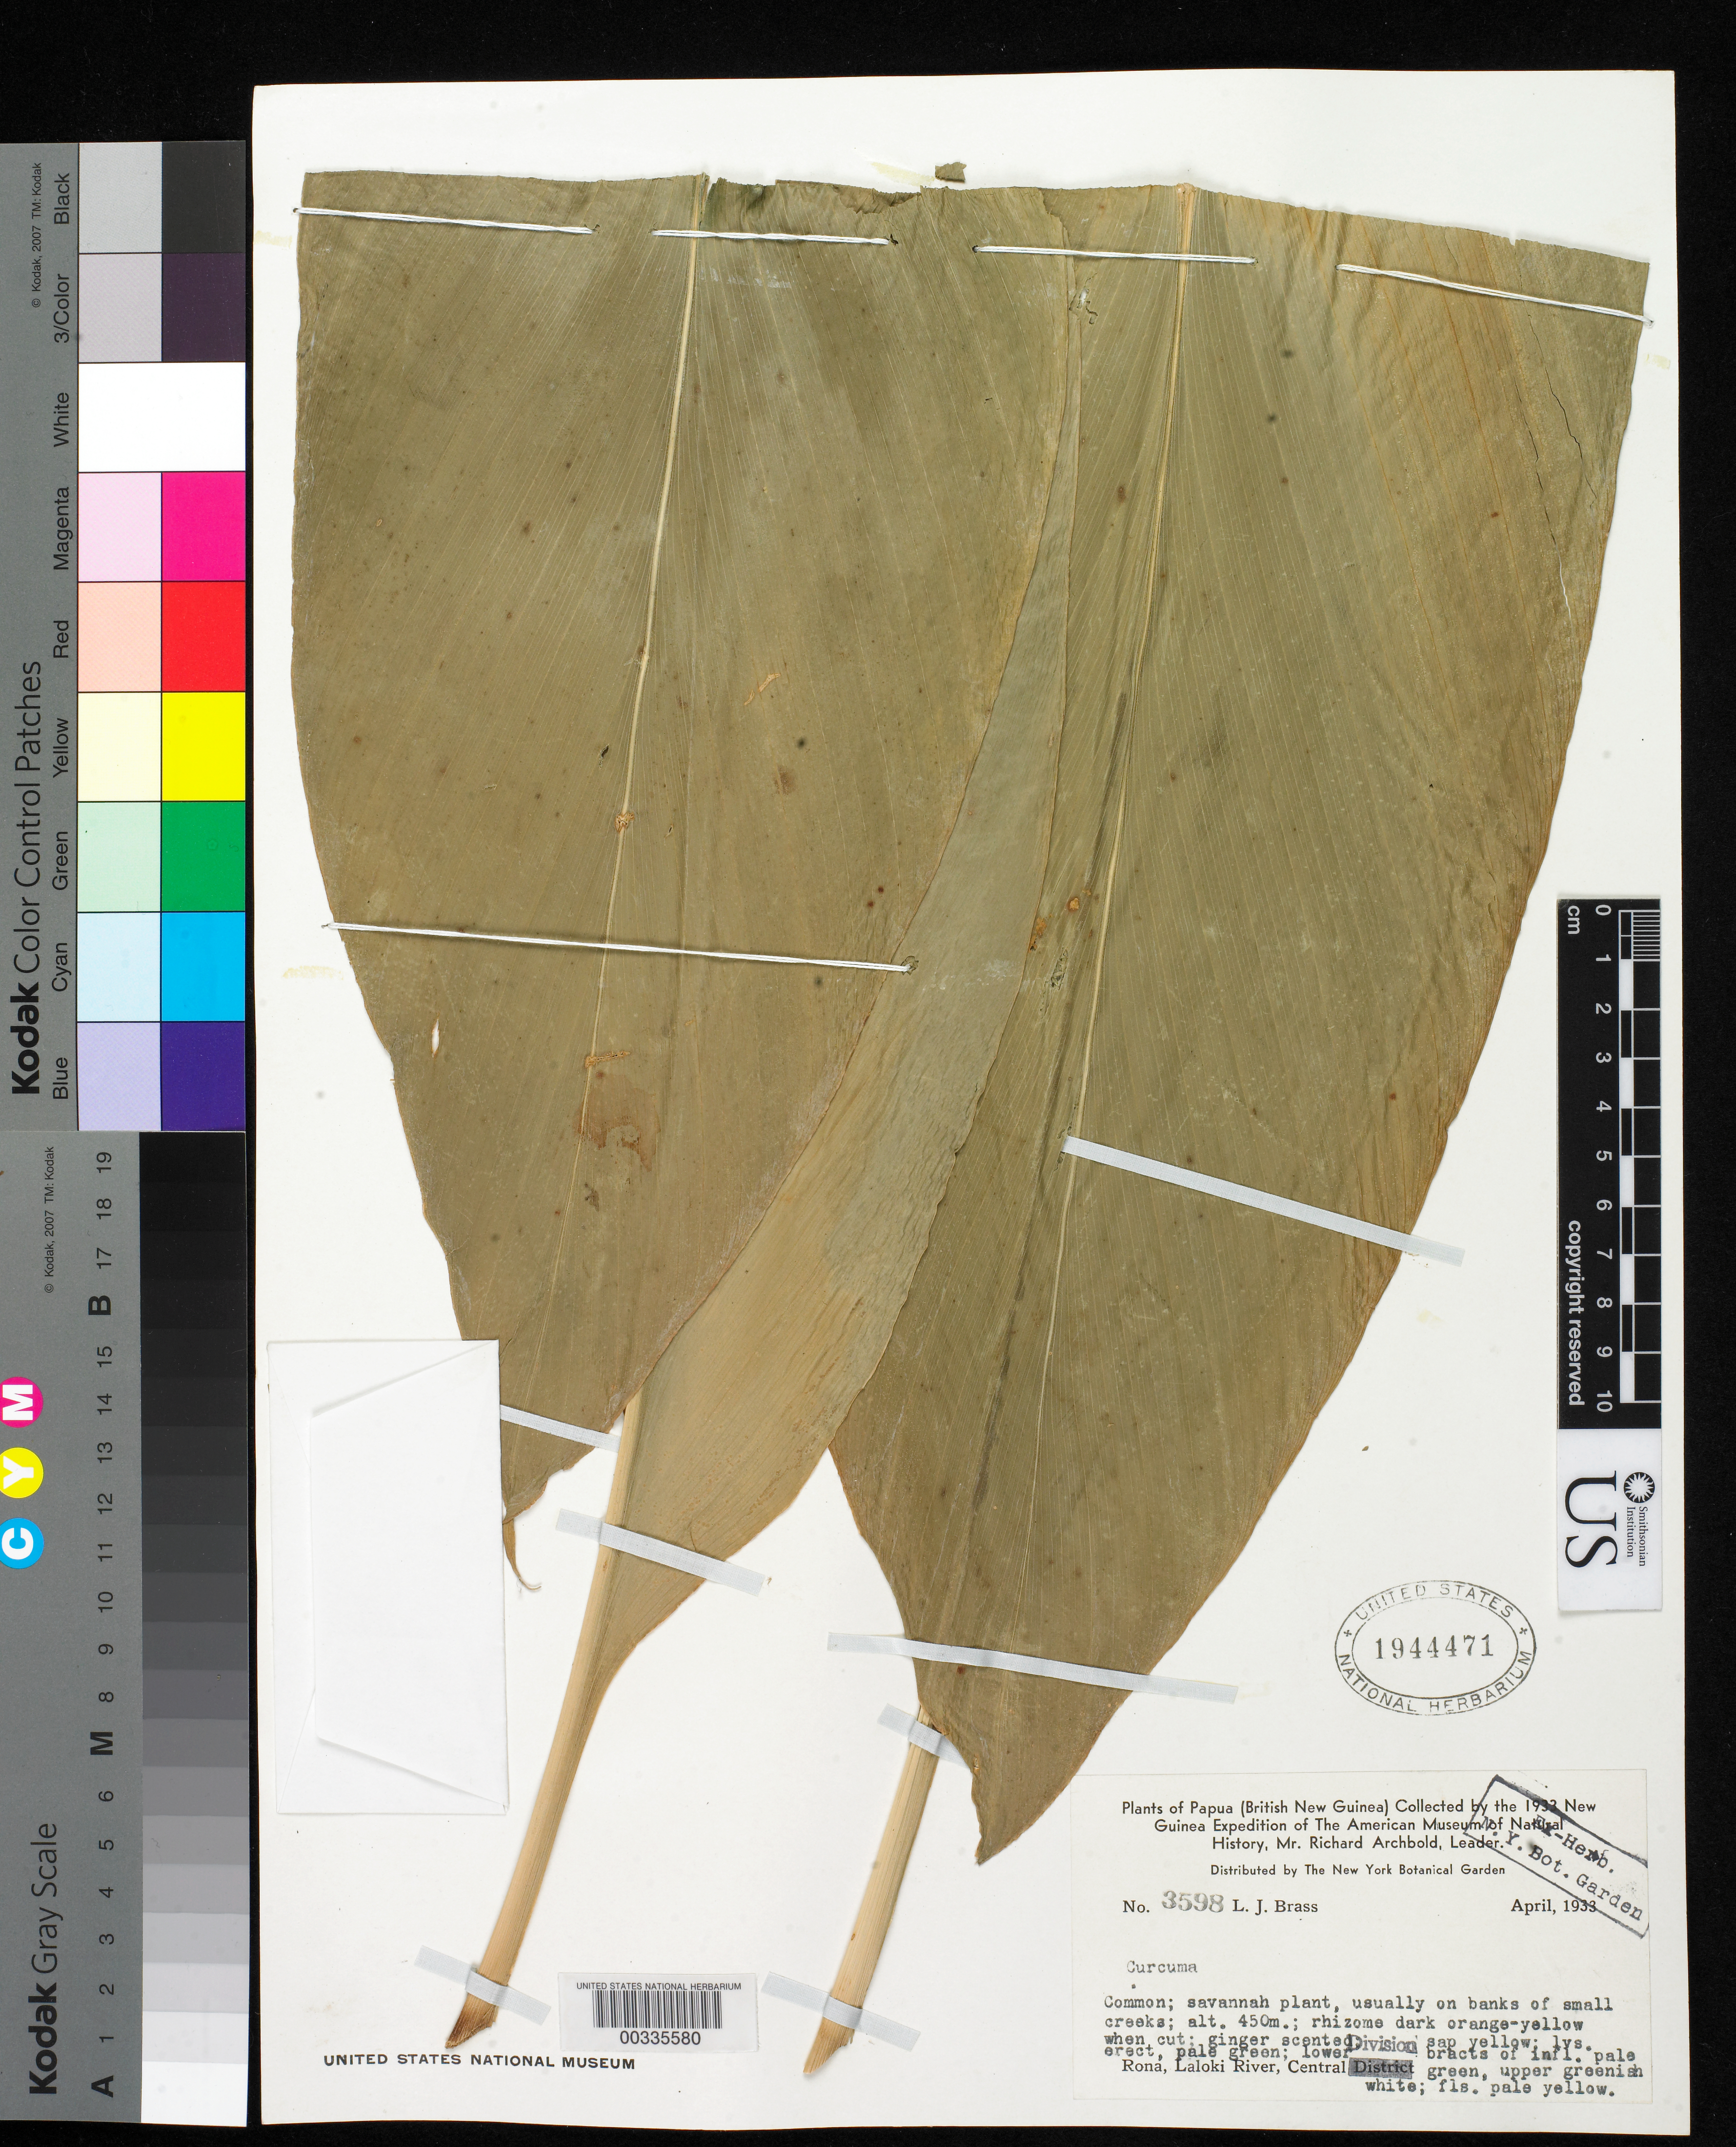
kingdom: Plantae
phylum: Tracheophyta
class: Liliopsida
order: Zingiberales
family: Zingiberaceae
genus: Curcuma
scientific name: Curcuma sp.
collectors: L. J. Brass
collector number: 3598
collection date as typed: Apr 1933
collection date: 1933-04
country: Papua New Guinea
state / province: Central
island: New Guinea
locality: Rona, laloki river, central division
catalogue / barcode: US 1944471